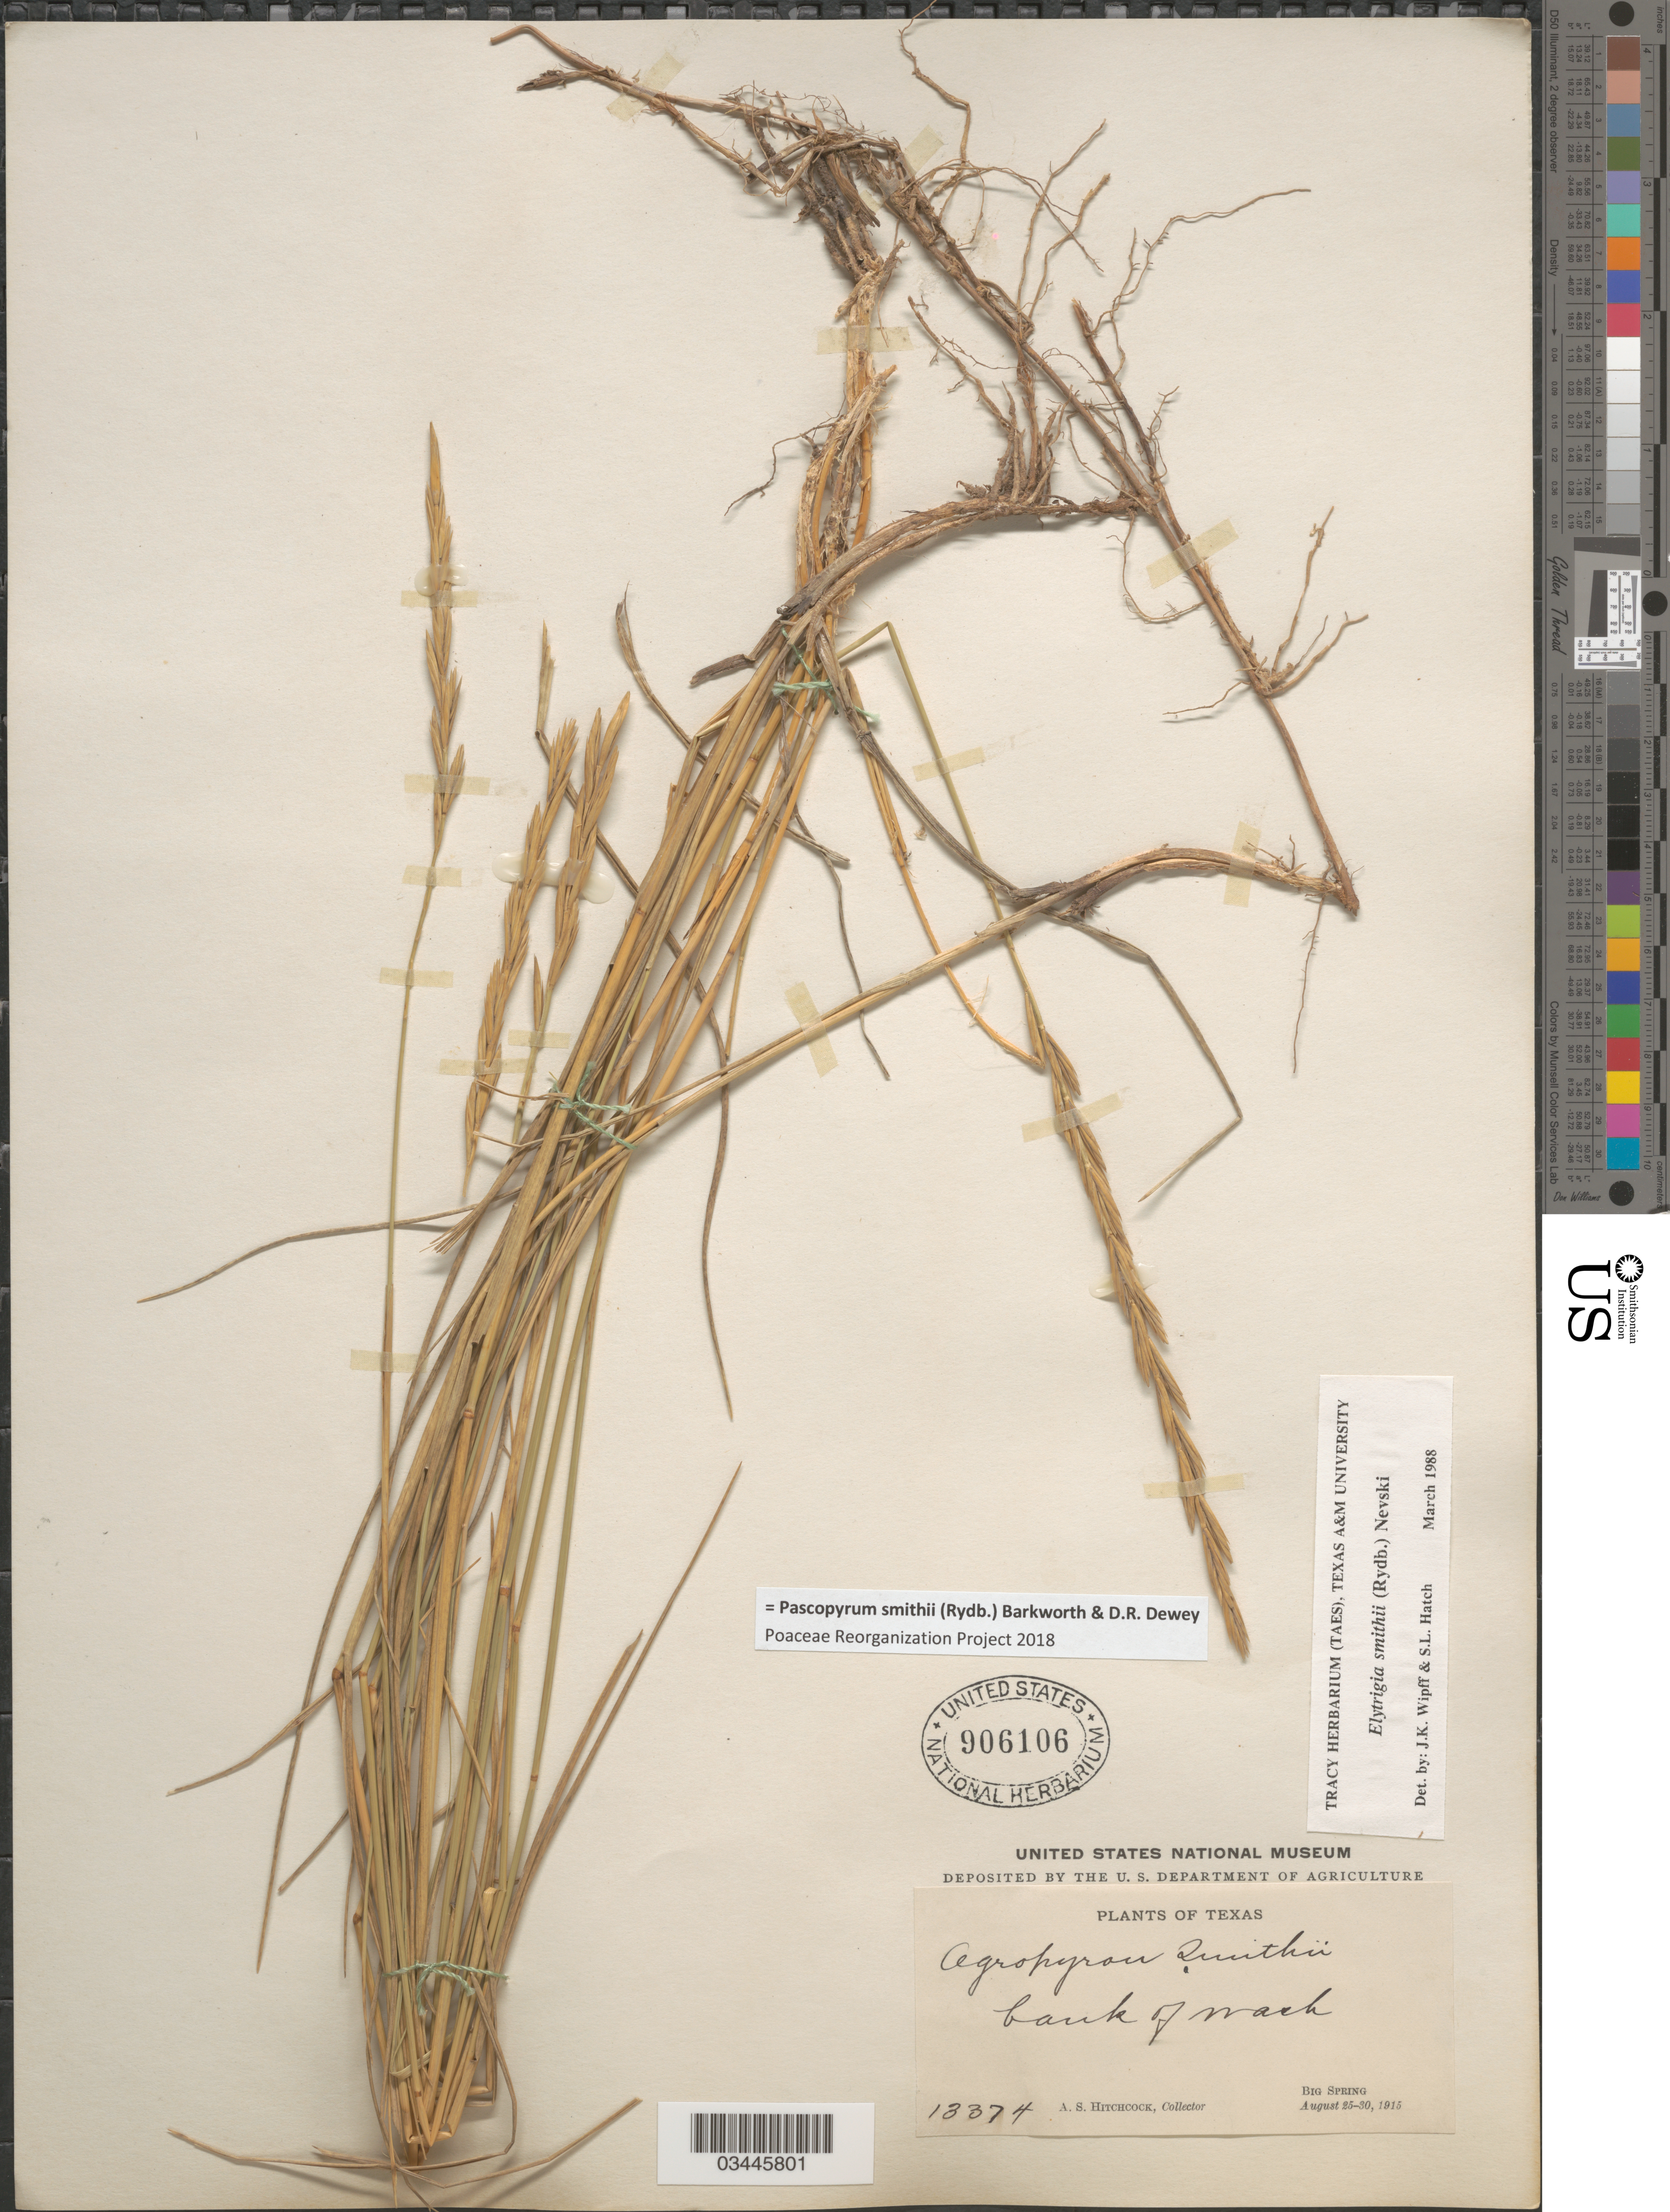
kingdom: Plantae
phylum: Tracheophyta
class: Liliopsida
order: Poales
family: Poaceae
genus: Pascopyrum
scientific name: Pascopyrum smithii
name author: (Rydb.) Barkworth & Dewey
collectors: A. S. Hitchcock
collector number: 13374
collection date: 1915-08-25/1915-08-30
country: United States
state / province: Texas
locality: Bank of wash. Big Spring.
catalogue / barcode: US 906106